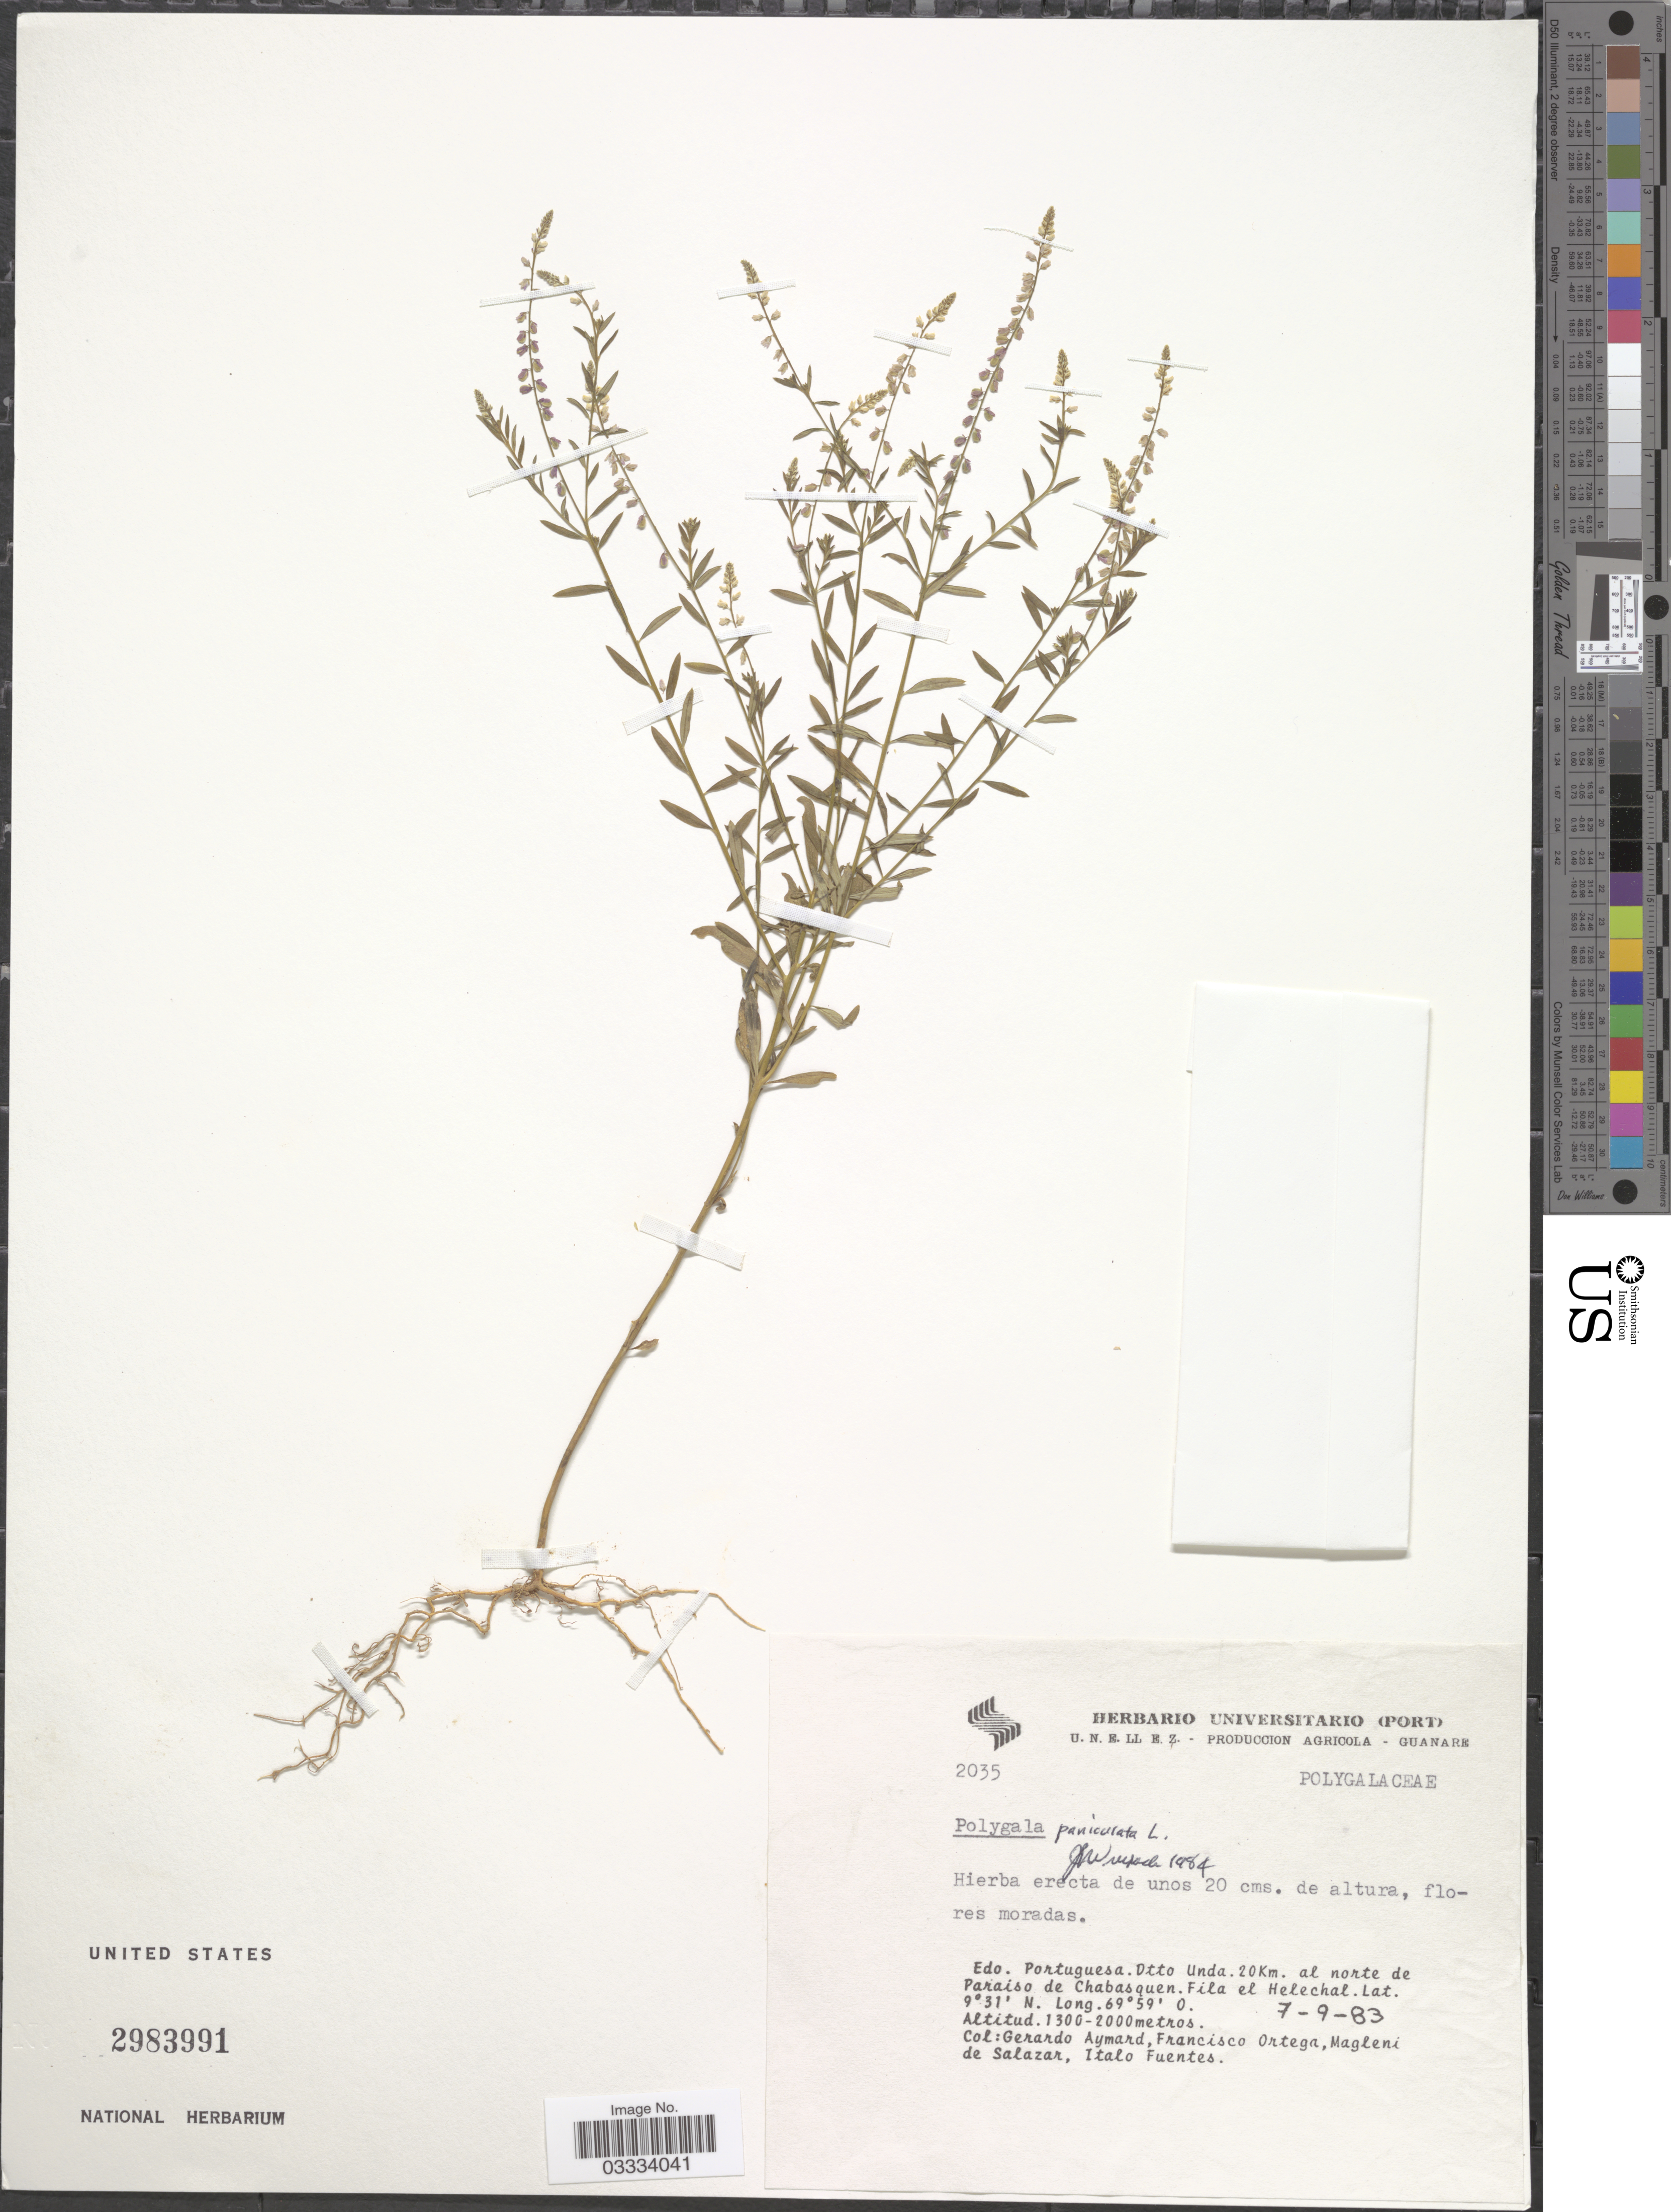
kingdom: Plantae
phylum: Tracheophyta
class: Magnoliopsida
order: Fabales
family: Polygalaceae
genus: Polygala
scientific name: Polygala paniculata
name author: L.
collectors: G. A. Aymard, F. J. Ortega, M. Salazar & I. Fuentes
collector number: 2035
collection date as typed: Transcribed d/m/y: 7/9/83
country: Venezuela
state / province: Portuguesa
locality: Dtto Unda. 20 Km. al norte de Paraiso de Chabasquen. Fila el Helechal.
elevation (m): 1300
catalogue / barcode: US 2983991